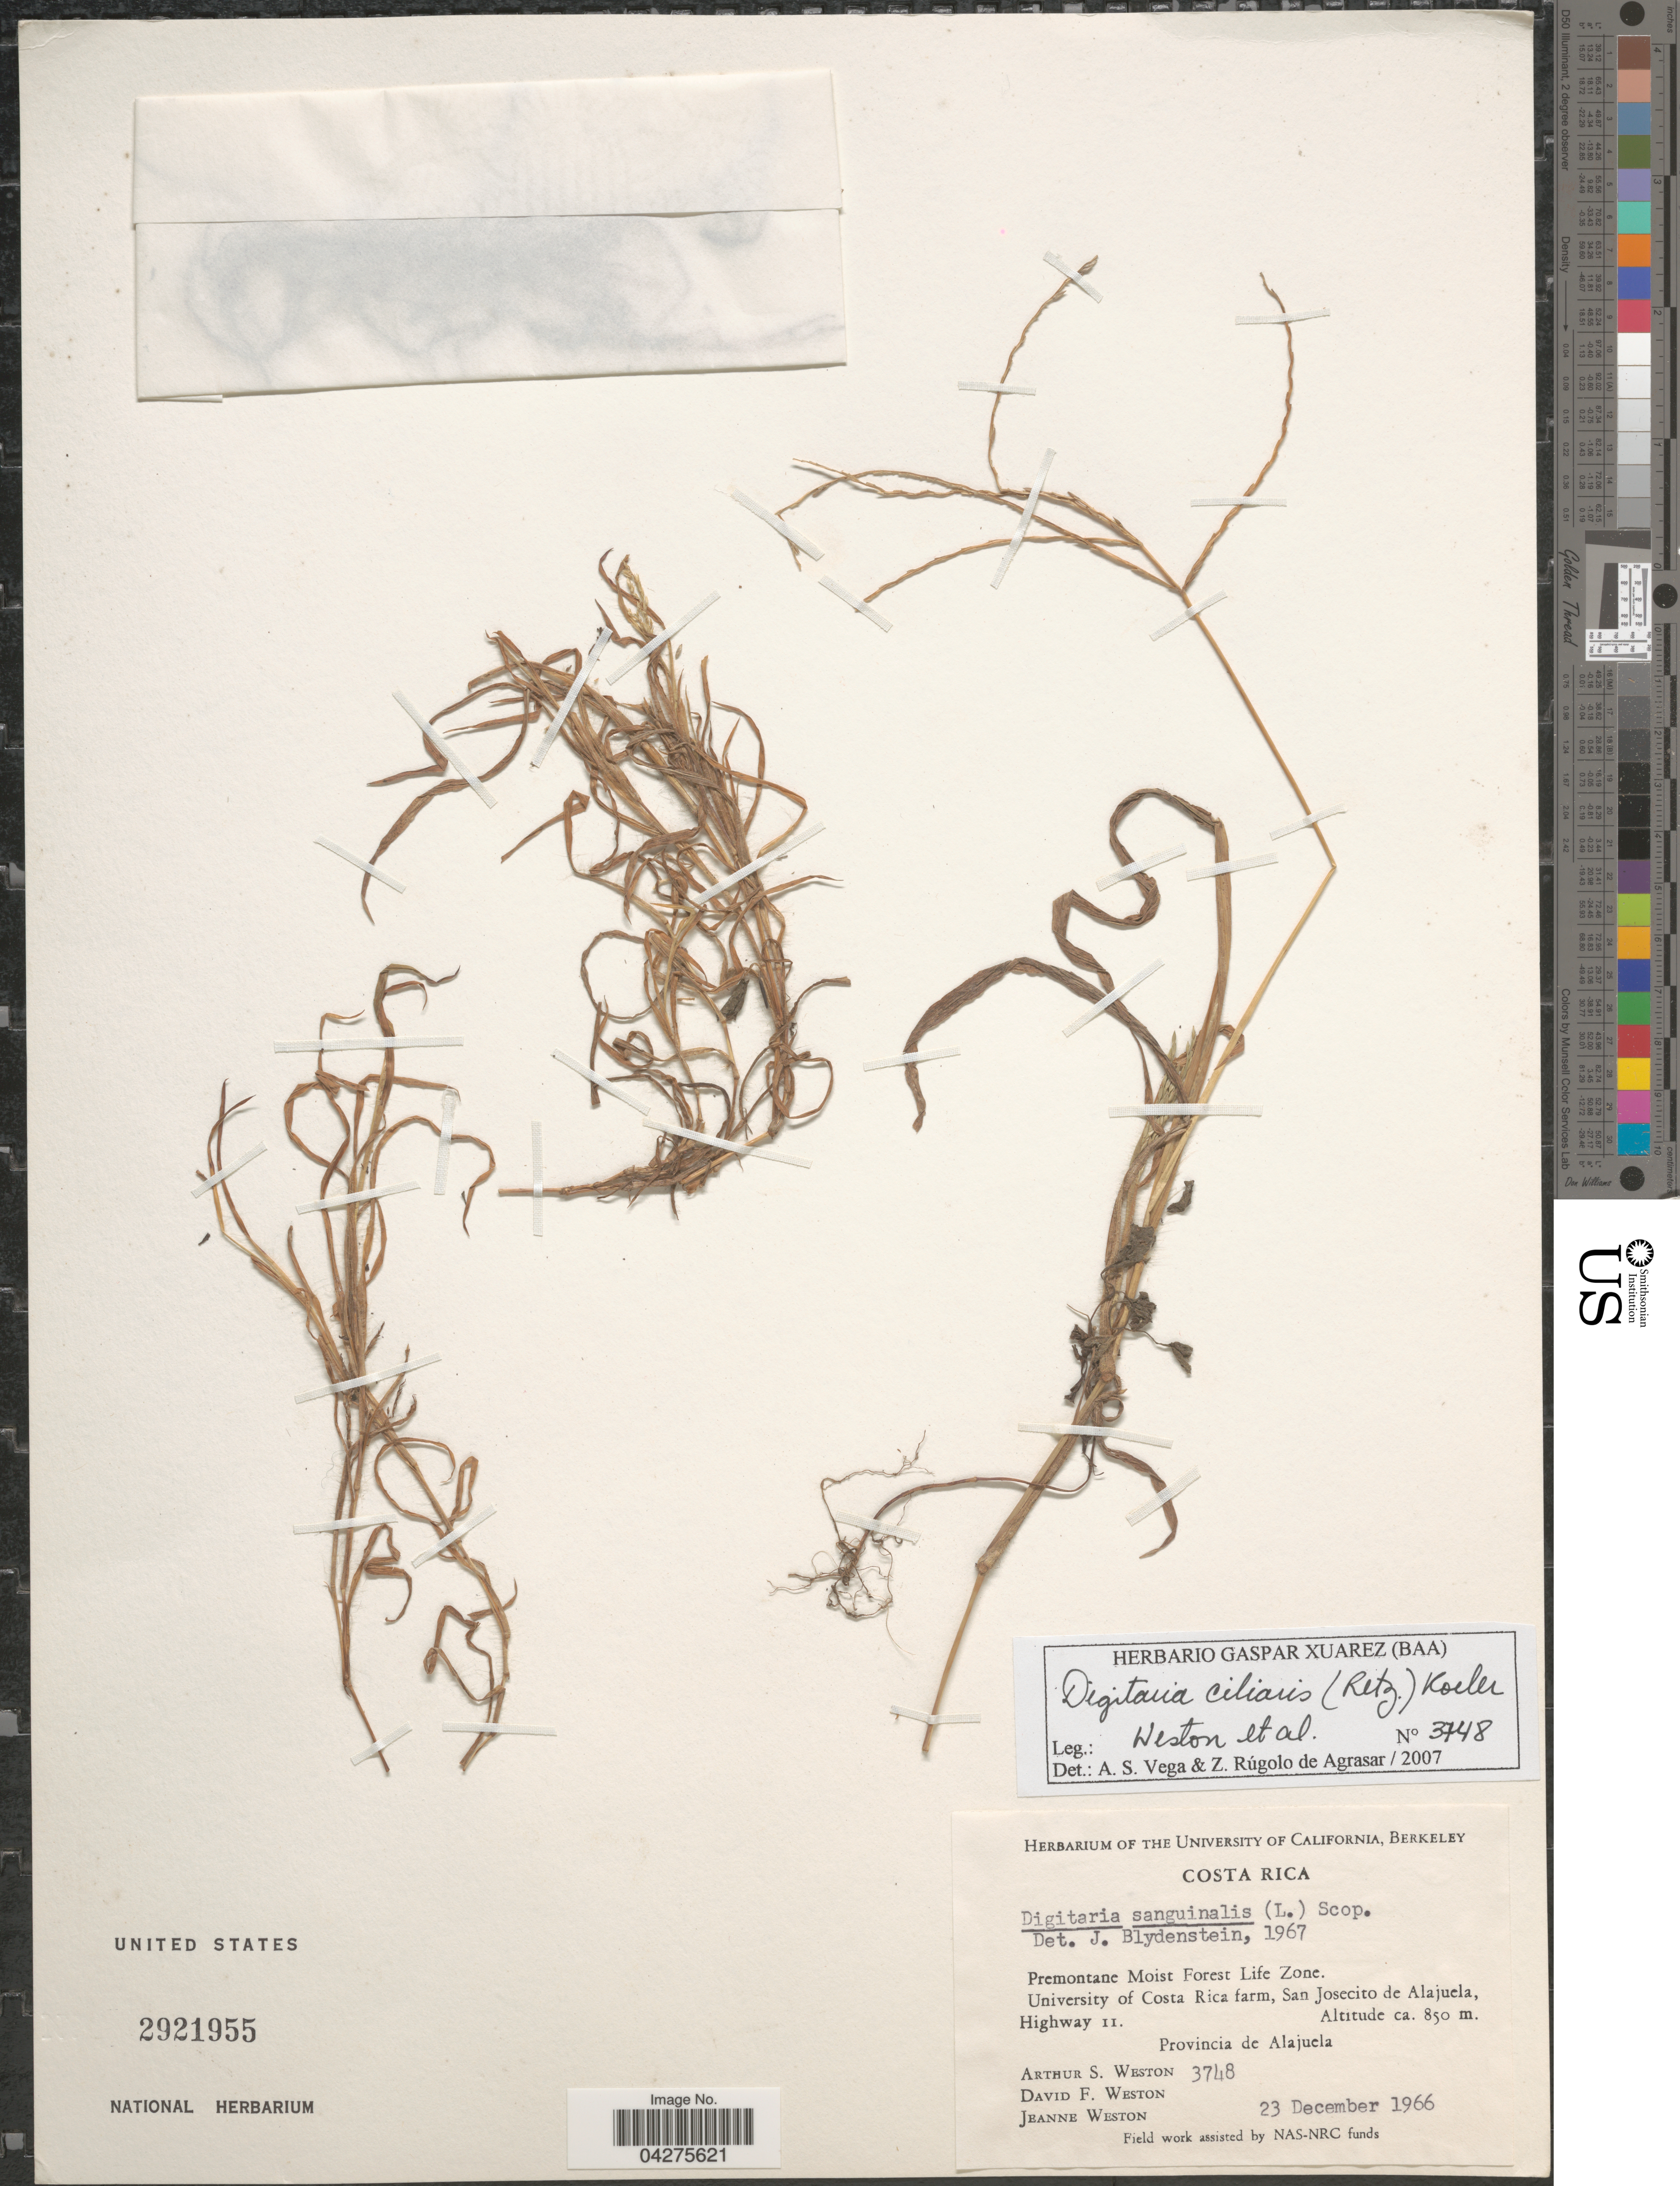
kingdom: Plantae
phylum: Tracheophyta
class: Liliopsida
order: Poales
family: Poaceae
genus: Digitaria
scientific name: Digitaria ciliaris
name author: (Retz.) Koeler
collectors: A. Weston, D. Weston & J. Weston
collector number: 3748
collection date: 1966-12-23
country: Costa Rica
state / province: Alajuela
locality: Premontane Moist Forest Life Zone. University of Costa Rica farm, San Josecito de Alajuela, Highway II.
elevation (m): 850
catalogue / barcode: US 2921955